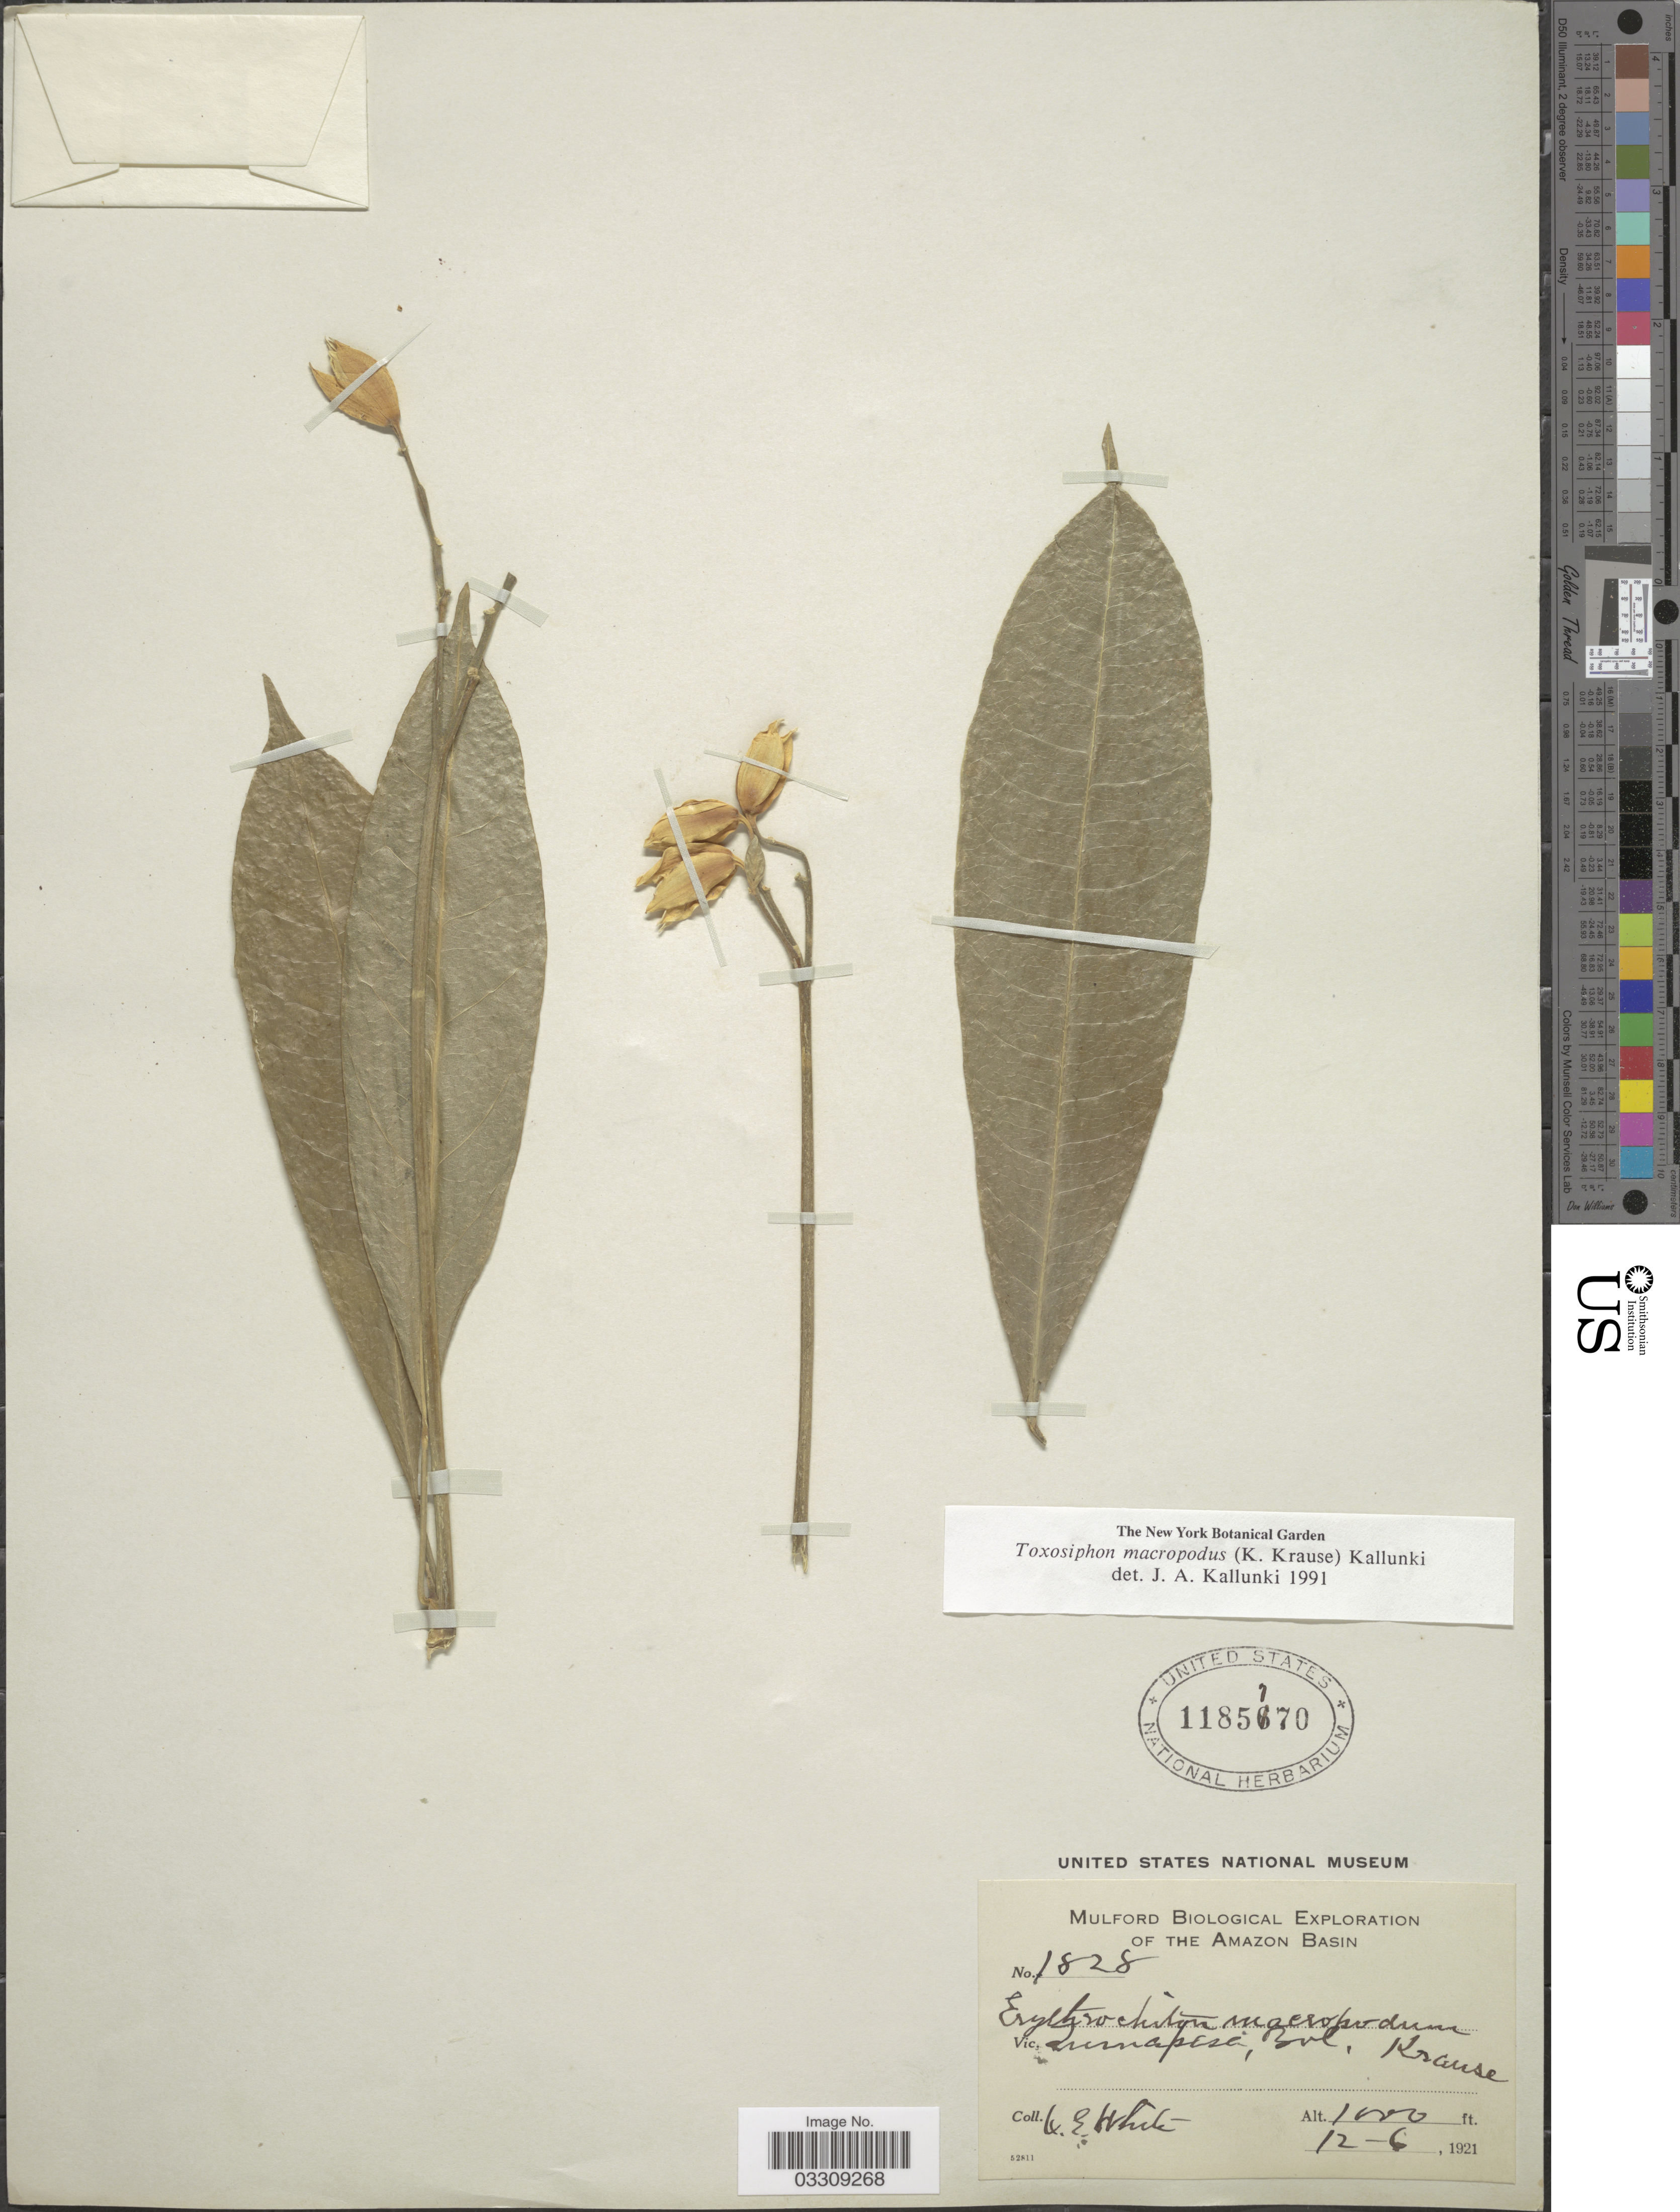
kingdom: Plantae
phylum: Tracheophyta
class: Magnoliopsida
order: Sapindales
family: Rutaceae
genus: Toxosiphon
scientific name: Toxosiphon macropodus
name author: (K. Krause) Kallunki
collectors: O. E. White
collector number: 1828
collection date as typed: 12-6-1921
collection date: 1921-12-06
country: Bolivia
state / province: La Paz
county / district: Iturralde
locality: Tumupasa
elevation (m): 305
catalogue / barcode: US 1185770